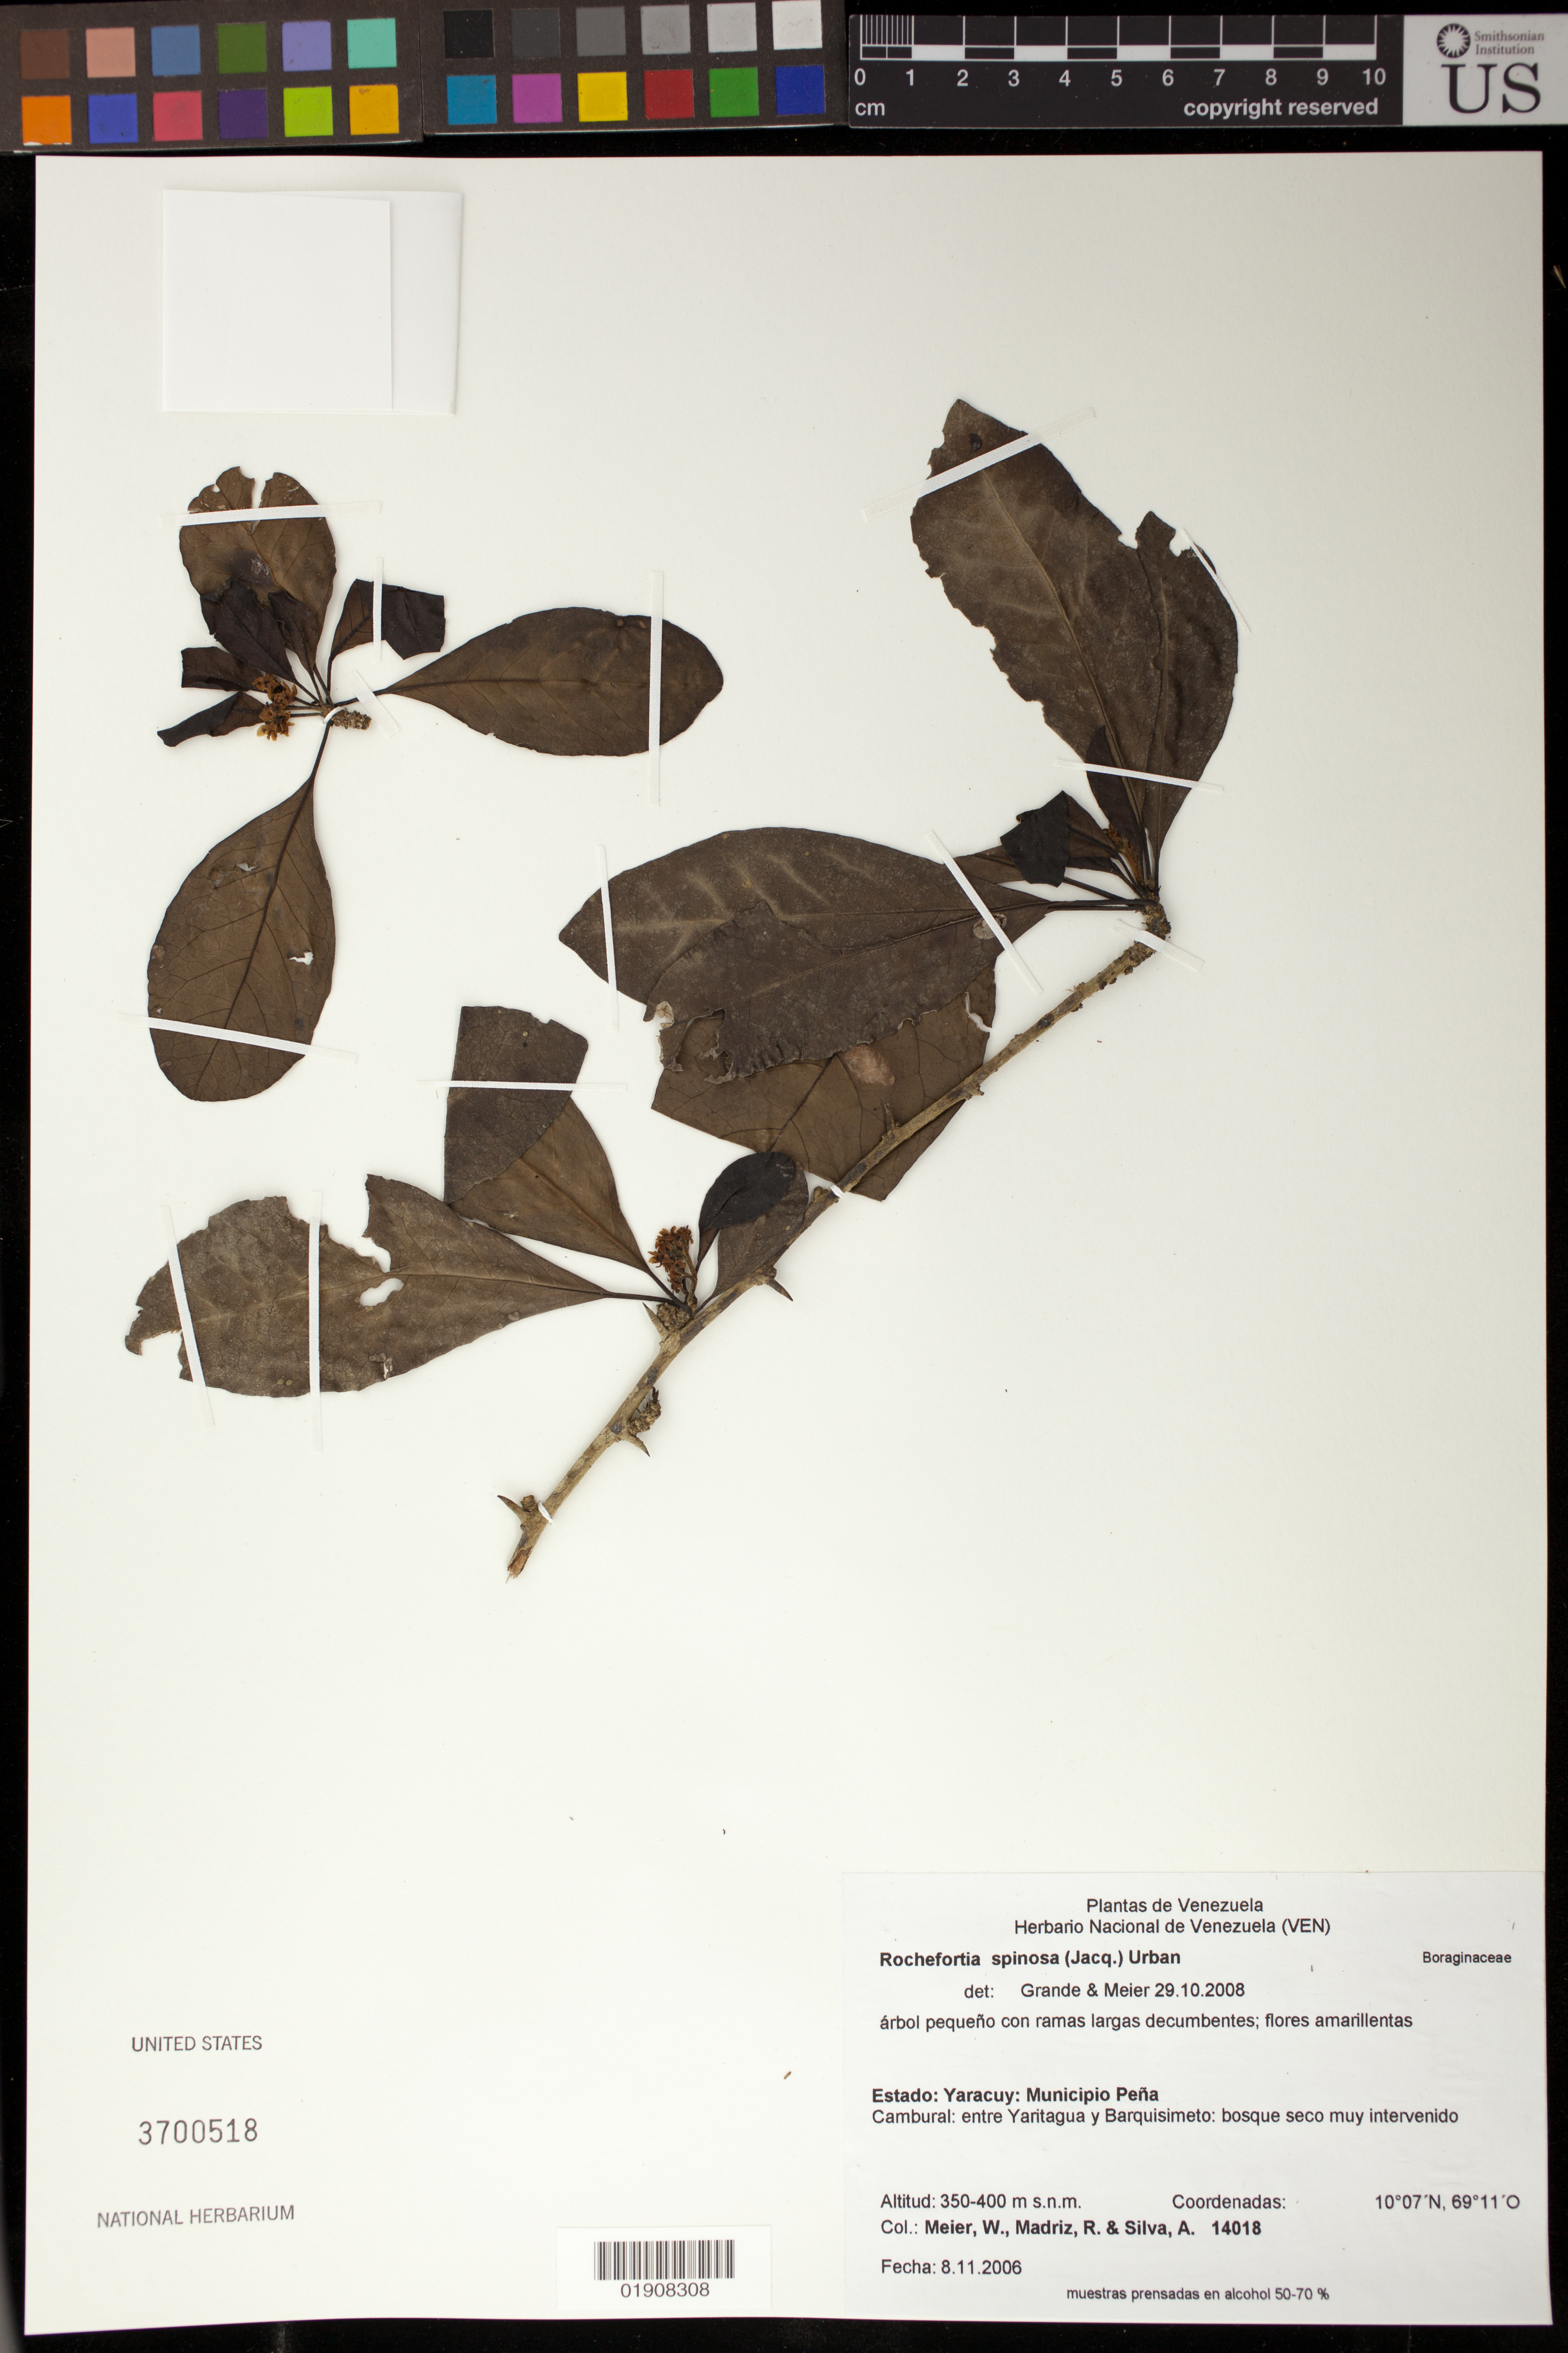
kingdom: Plantae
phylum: Tracheophyta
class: Magnoliopsida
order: Boraginales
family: Ehretiaceae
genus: Rochefortia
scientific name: Rochefortia spinosa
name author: (Jacq.) Urb.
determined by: Grande; Meier, Winfried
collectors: W. Meier, R. Madriz & A. Silva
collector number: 14018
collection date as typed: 8.11.2006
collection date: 2006-11-08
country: Venezuela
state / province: Yaracuy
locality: Municipio Peña, Cambural: entre Yaritagua y Barquisimeto: bosque seco muy intervenido.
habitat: bosque seco muy intervenido.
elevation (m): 350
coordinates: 10 07 N, 69 11 O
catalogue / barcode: US 3700518